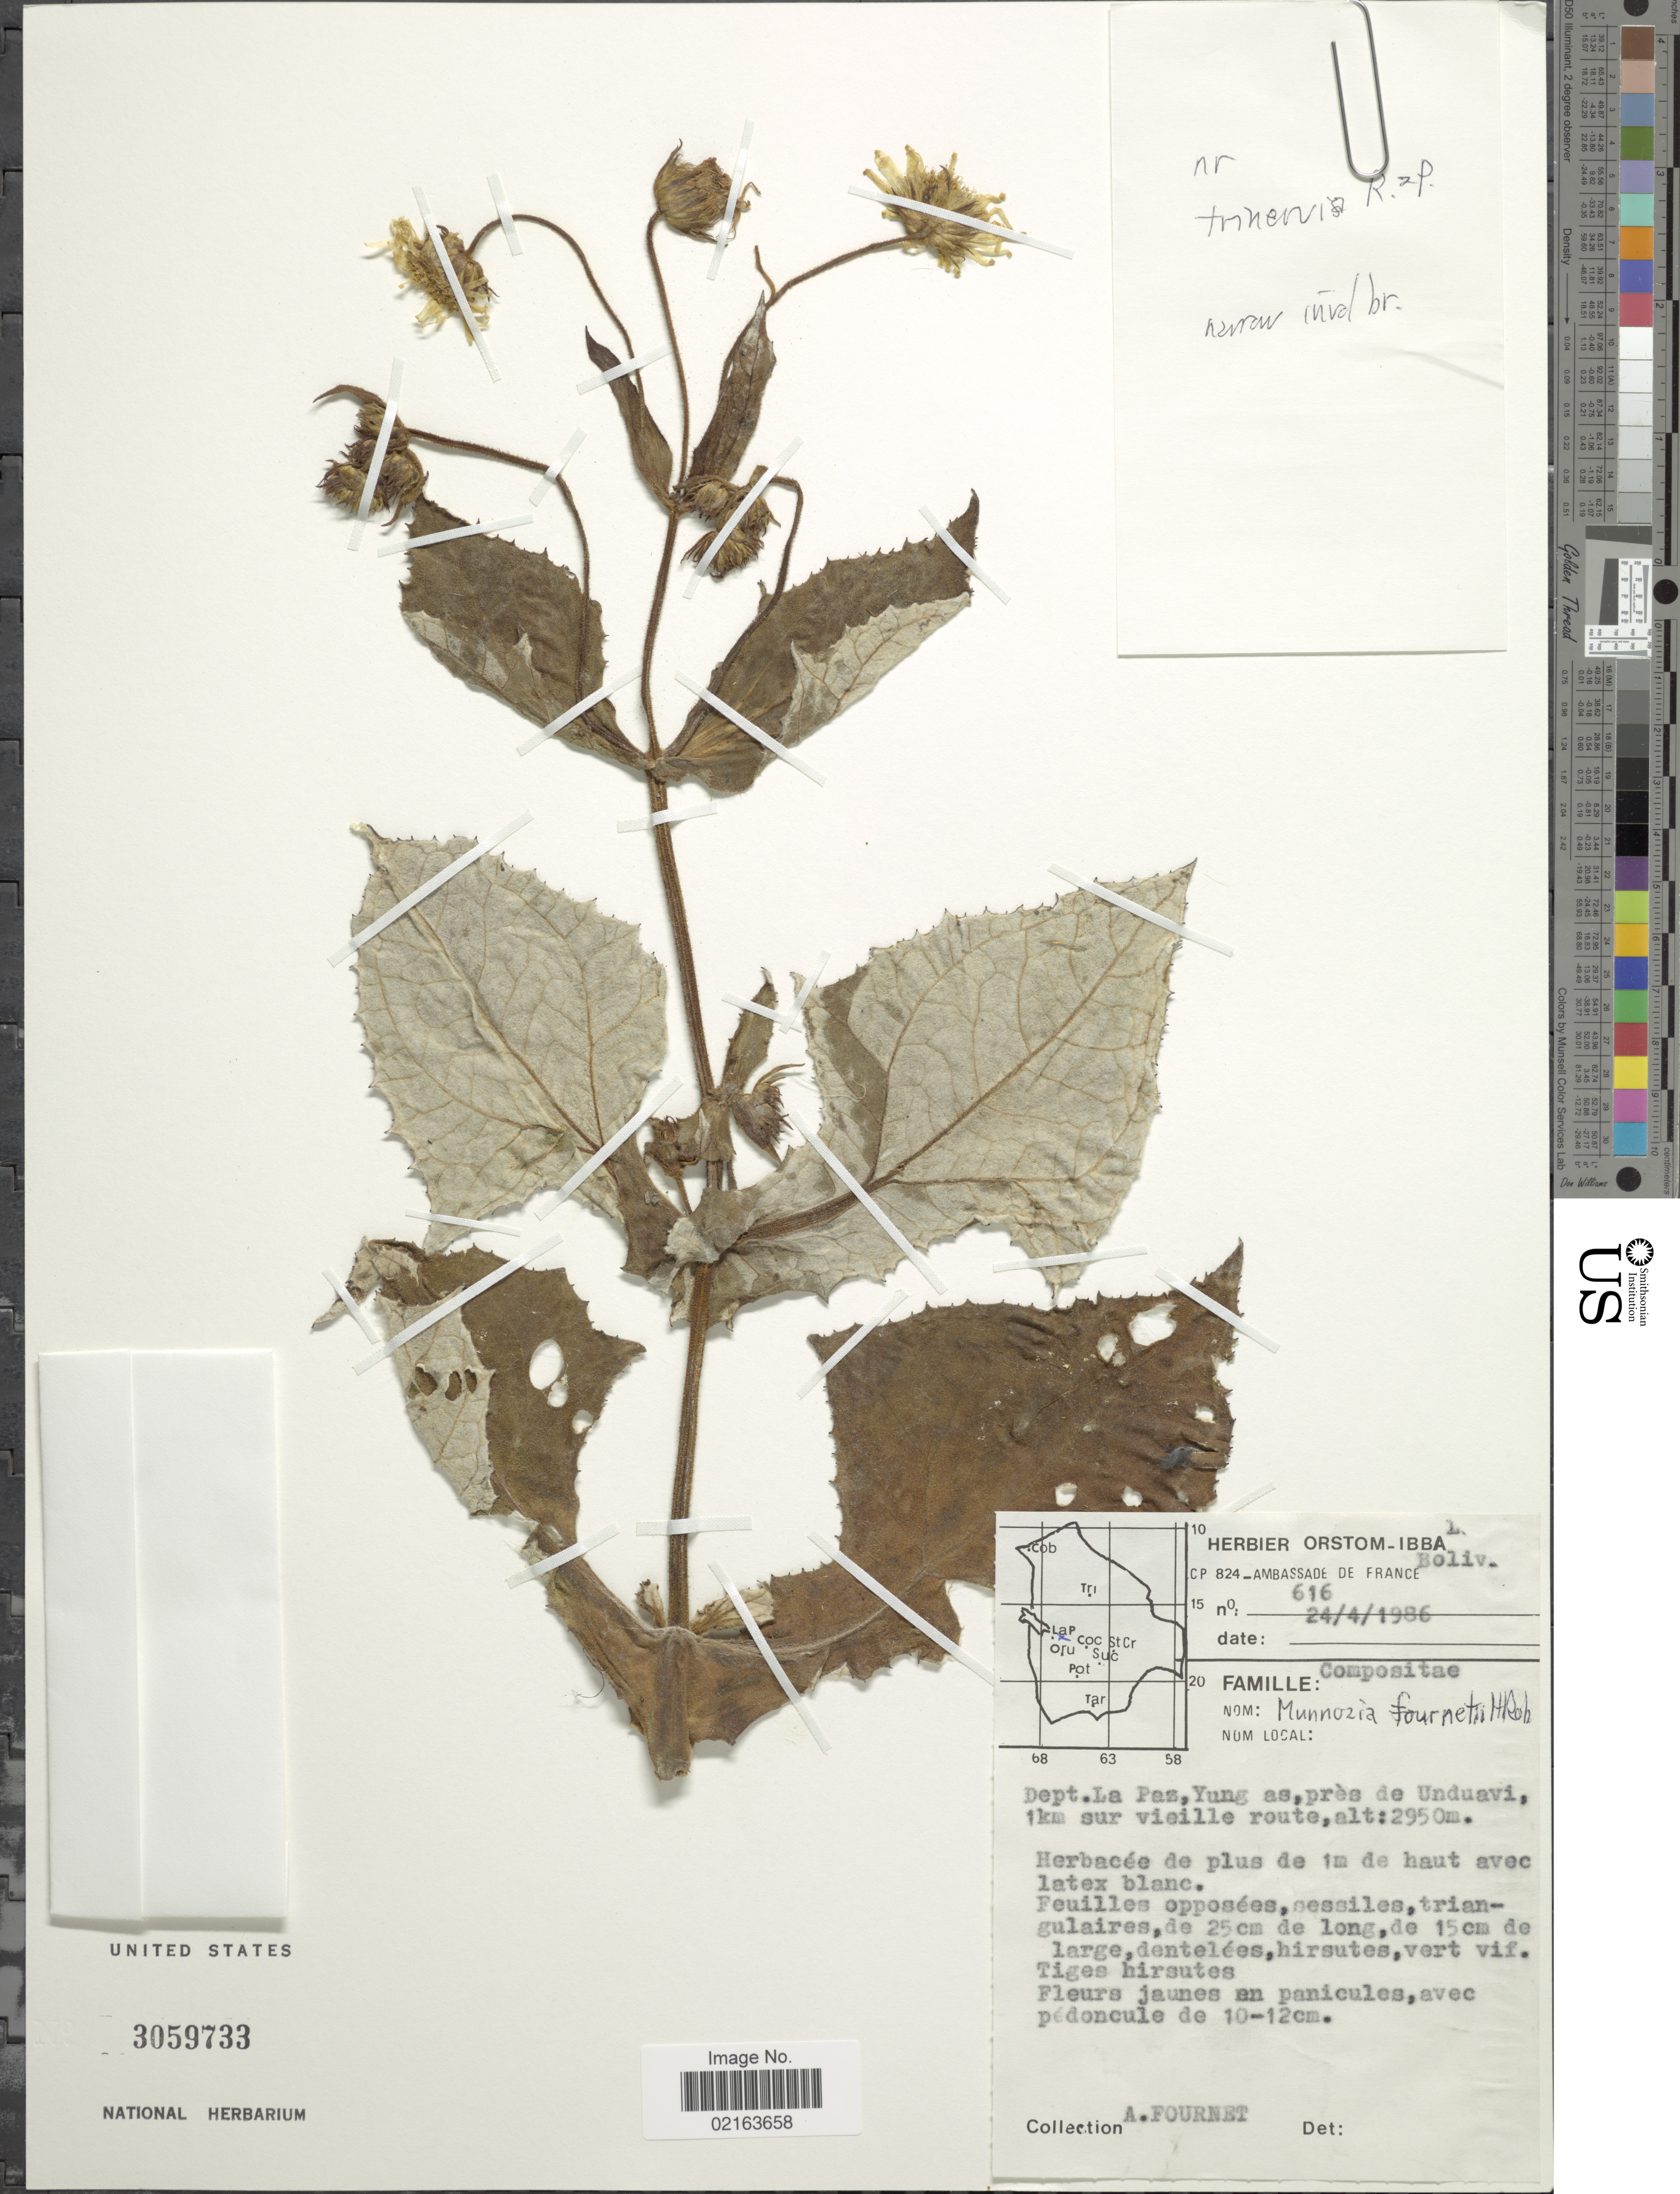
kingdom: Plantae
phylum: Tracheophyta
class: Magnoliopsida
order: Asterales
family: Asteraceae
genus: Munnozia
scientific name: Munnozia fournetii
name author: H. Rob.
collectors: A. Fournet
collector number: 616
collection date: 1986-04-24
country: Bolivia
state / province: La Paz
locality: Dept. La Paz, Yungas, près de Unduavi, 1km sur vieille route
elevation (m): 2950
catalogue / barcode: US 3059733